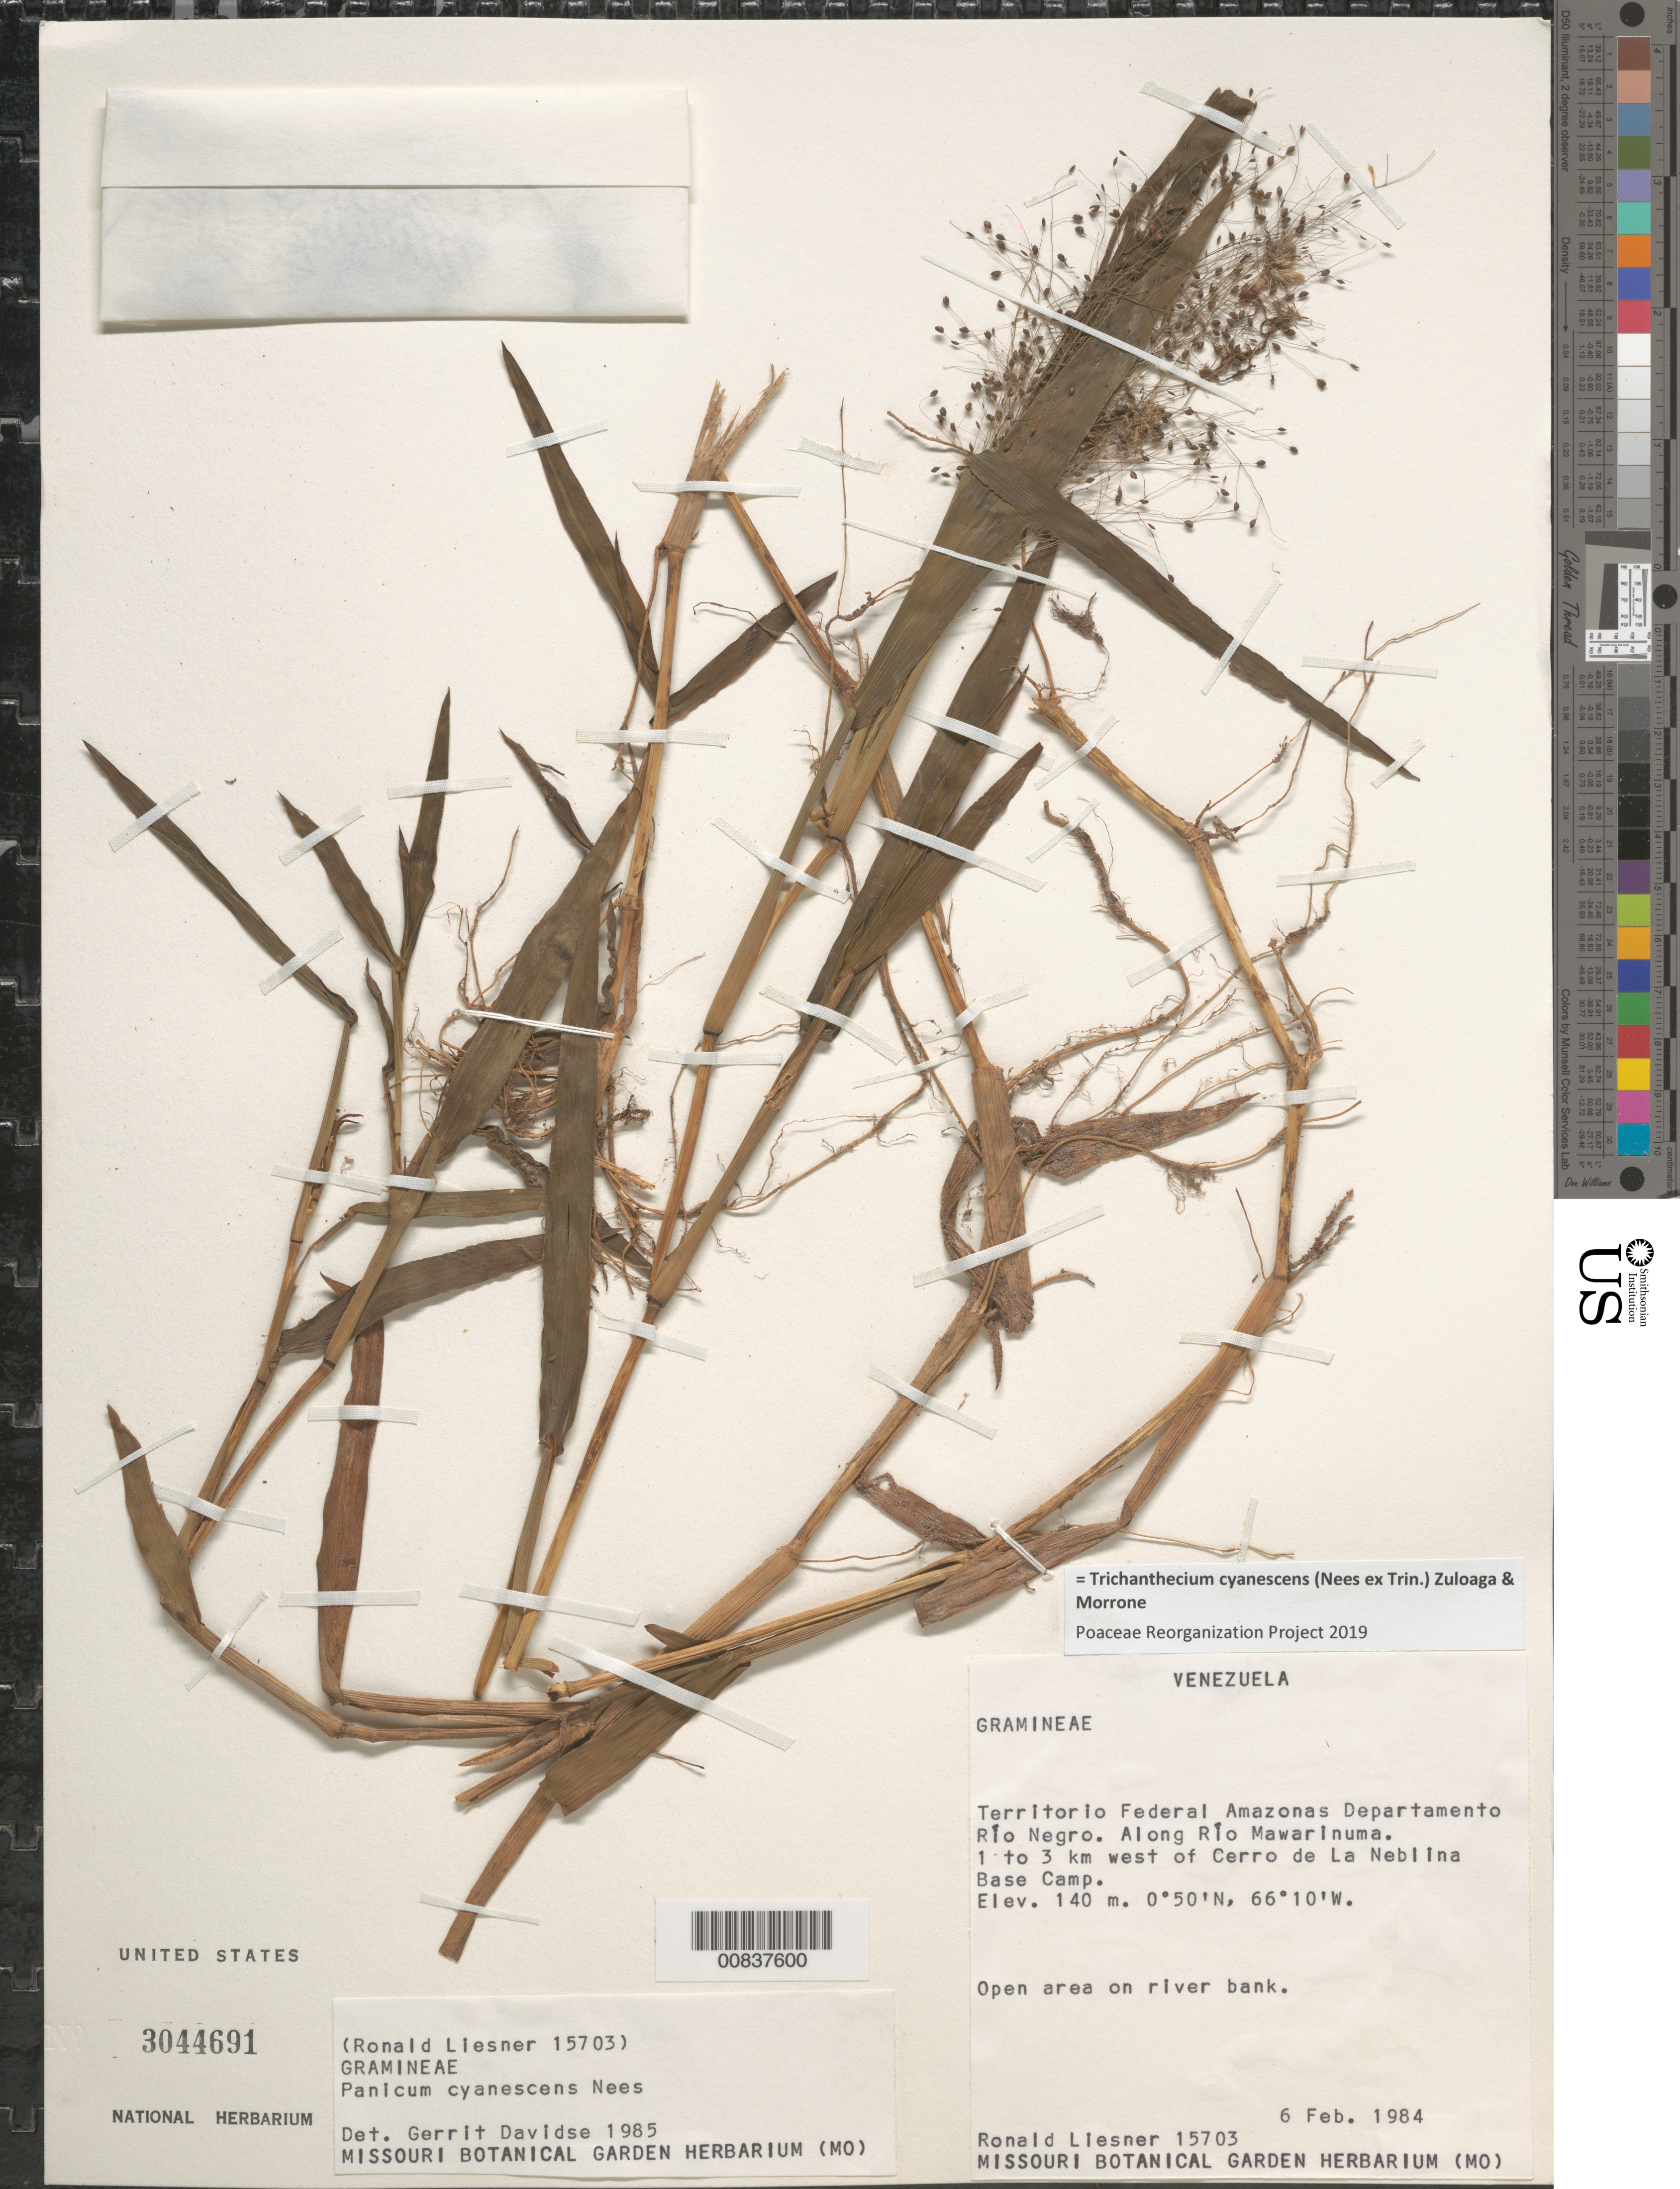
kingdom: Plantae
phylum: Tracheophyta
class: Liliopsida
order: Poales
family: Poaceae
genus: Panicum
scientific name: Panicum cyanescens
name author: Nees ex Trin.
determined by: Davidse, Gerrit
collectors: R. L. Liesner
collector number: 15703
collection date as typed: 6-Feb-84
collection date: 1984-02-06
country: Venezuela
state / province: Amazonas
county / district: Río Negro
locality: Río Mawarinuma, 1-3 km W of Cerro de La Neblina Base Camp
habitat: Open area on river bank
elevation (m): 140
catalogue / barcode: US 3044691